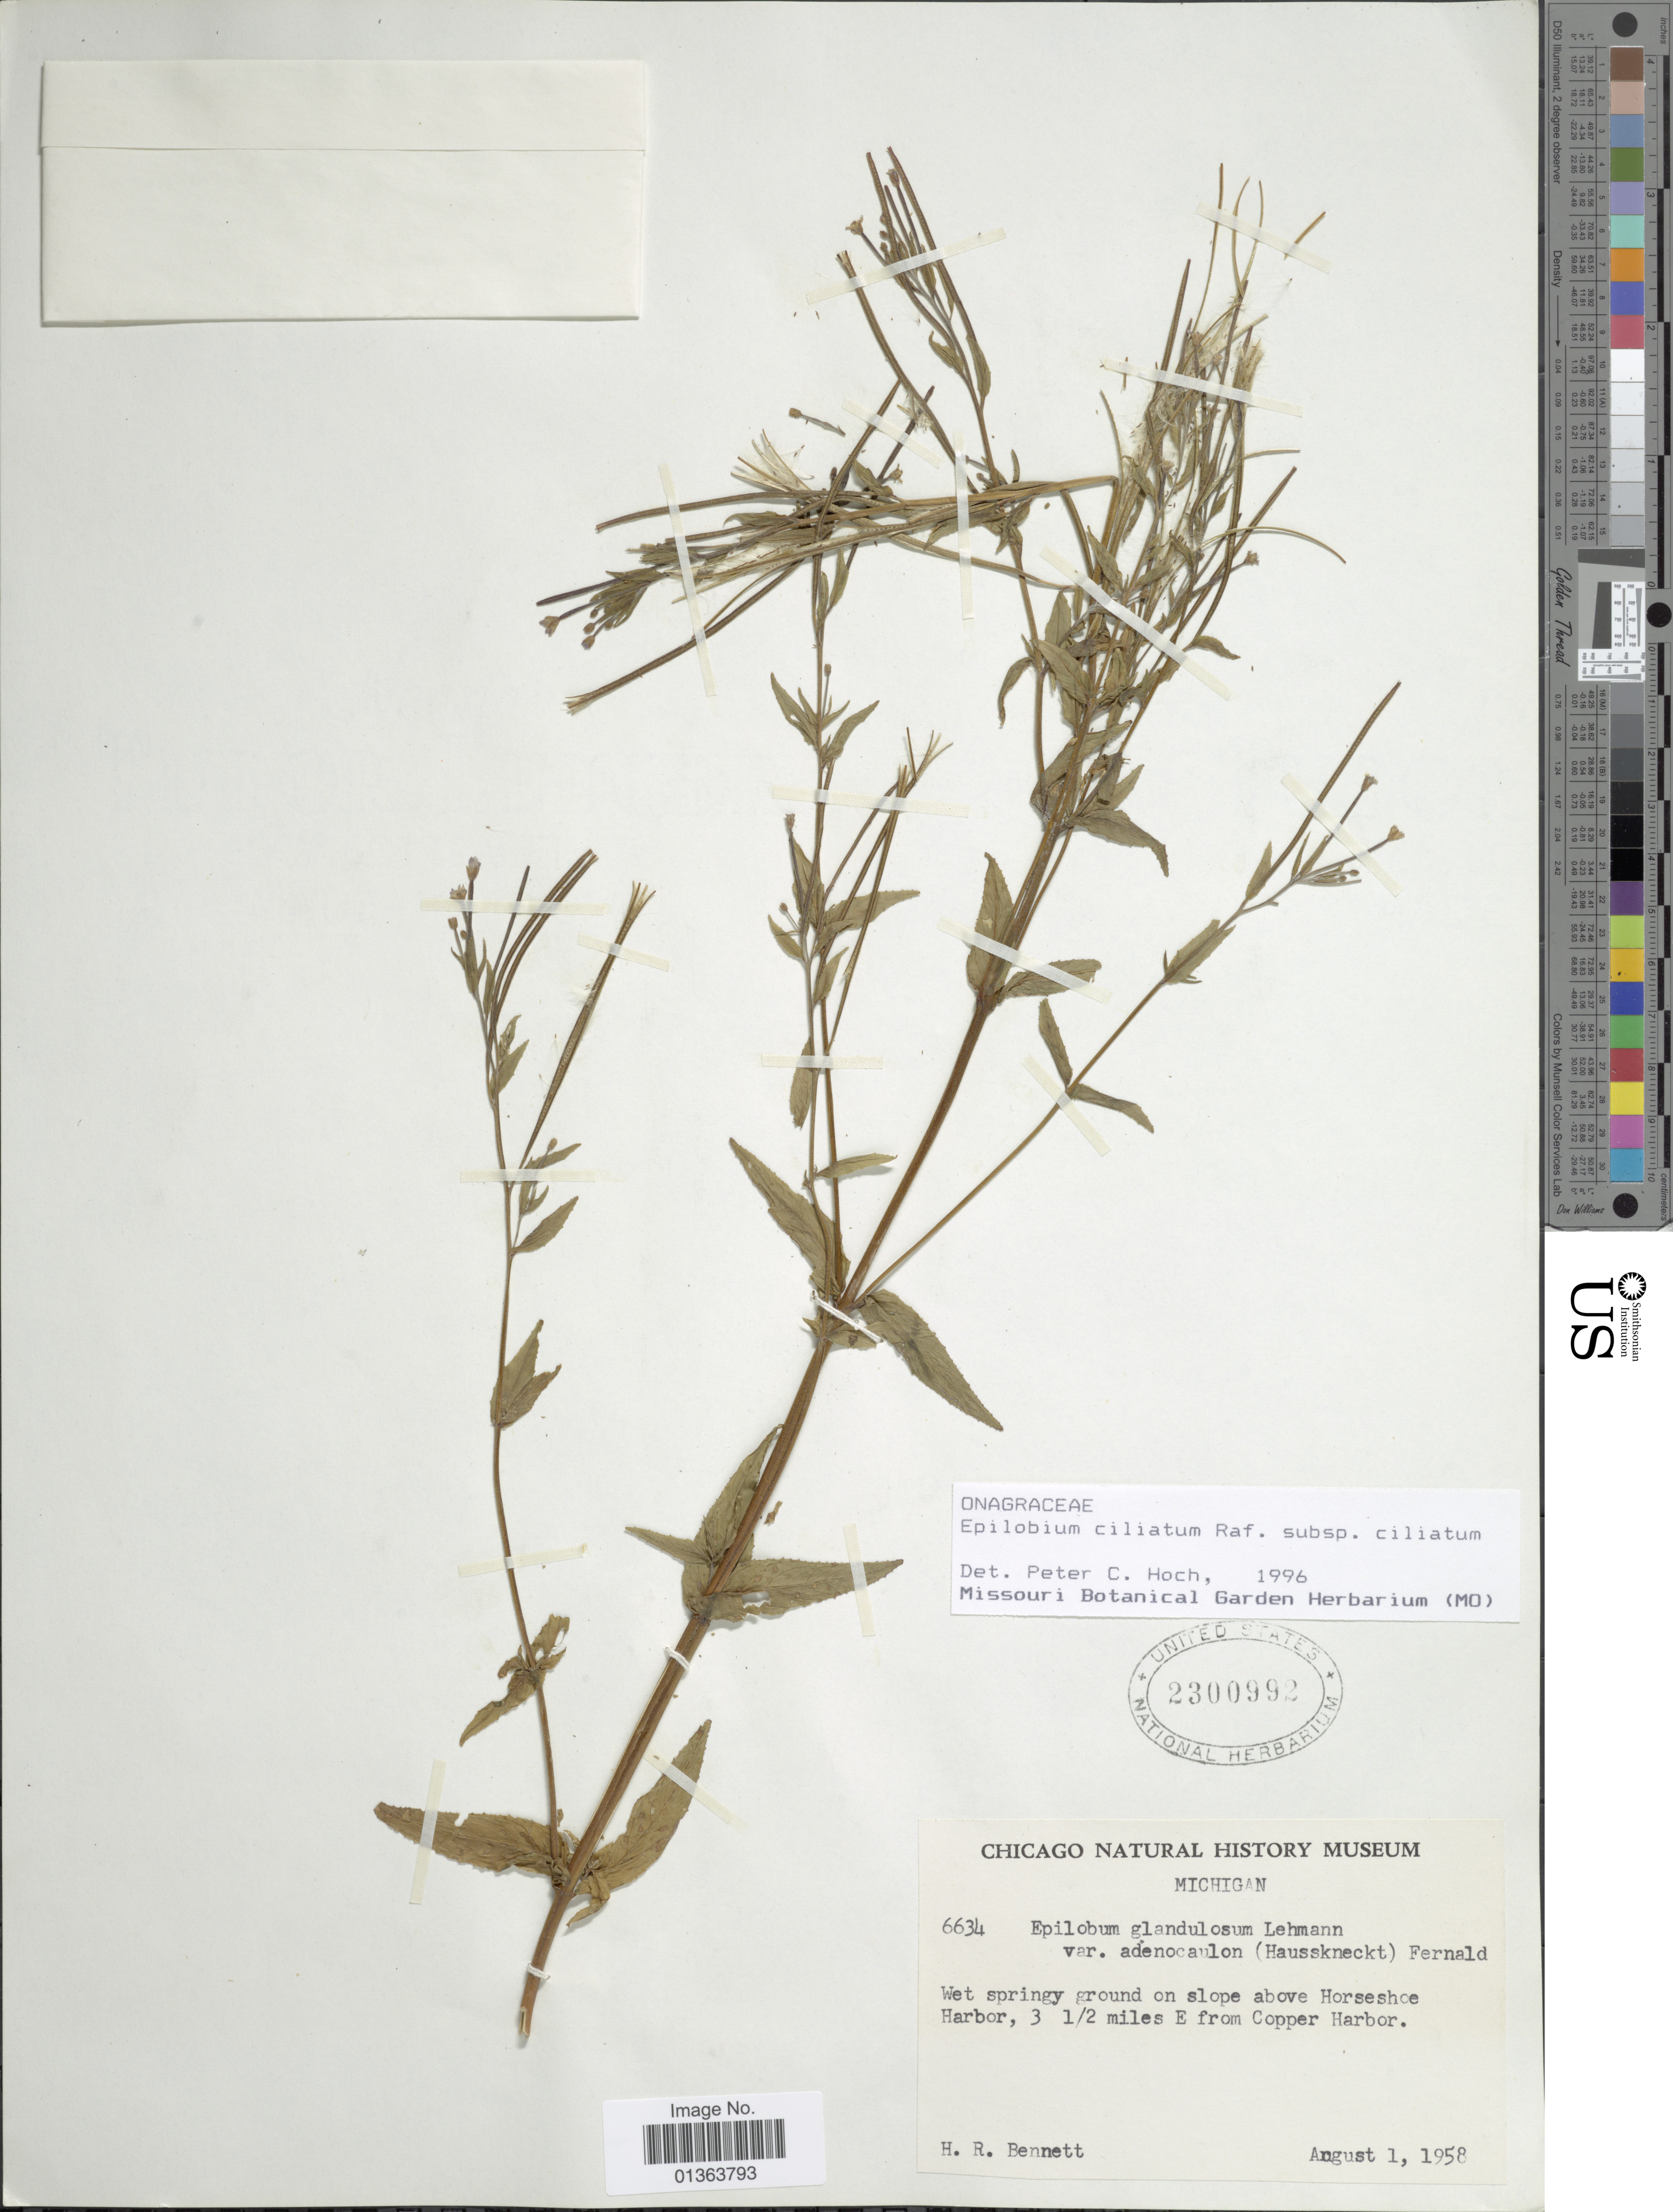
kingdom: Plantae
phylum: Tracheophyta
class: Magnoliopsida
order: Myrtales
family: Onagraceae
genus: Epilobium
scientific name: Epilobium ciliatum subsp. ciliatum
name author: Raf.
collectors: H. R. Bennett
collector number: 6634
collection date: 1958-08-01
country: United States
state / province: Michigan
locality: Wet springy ground on slope above Horseshoe Harbor, 3 1/2 miles E from Copper Harbor.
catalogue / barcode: US 2300992